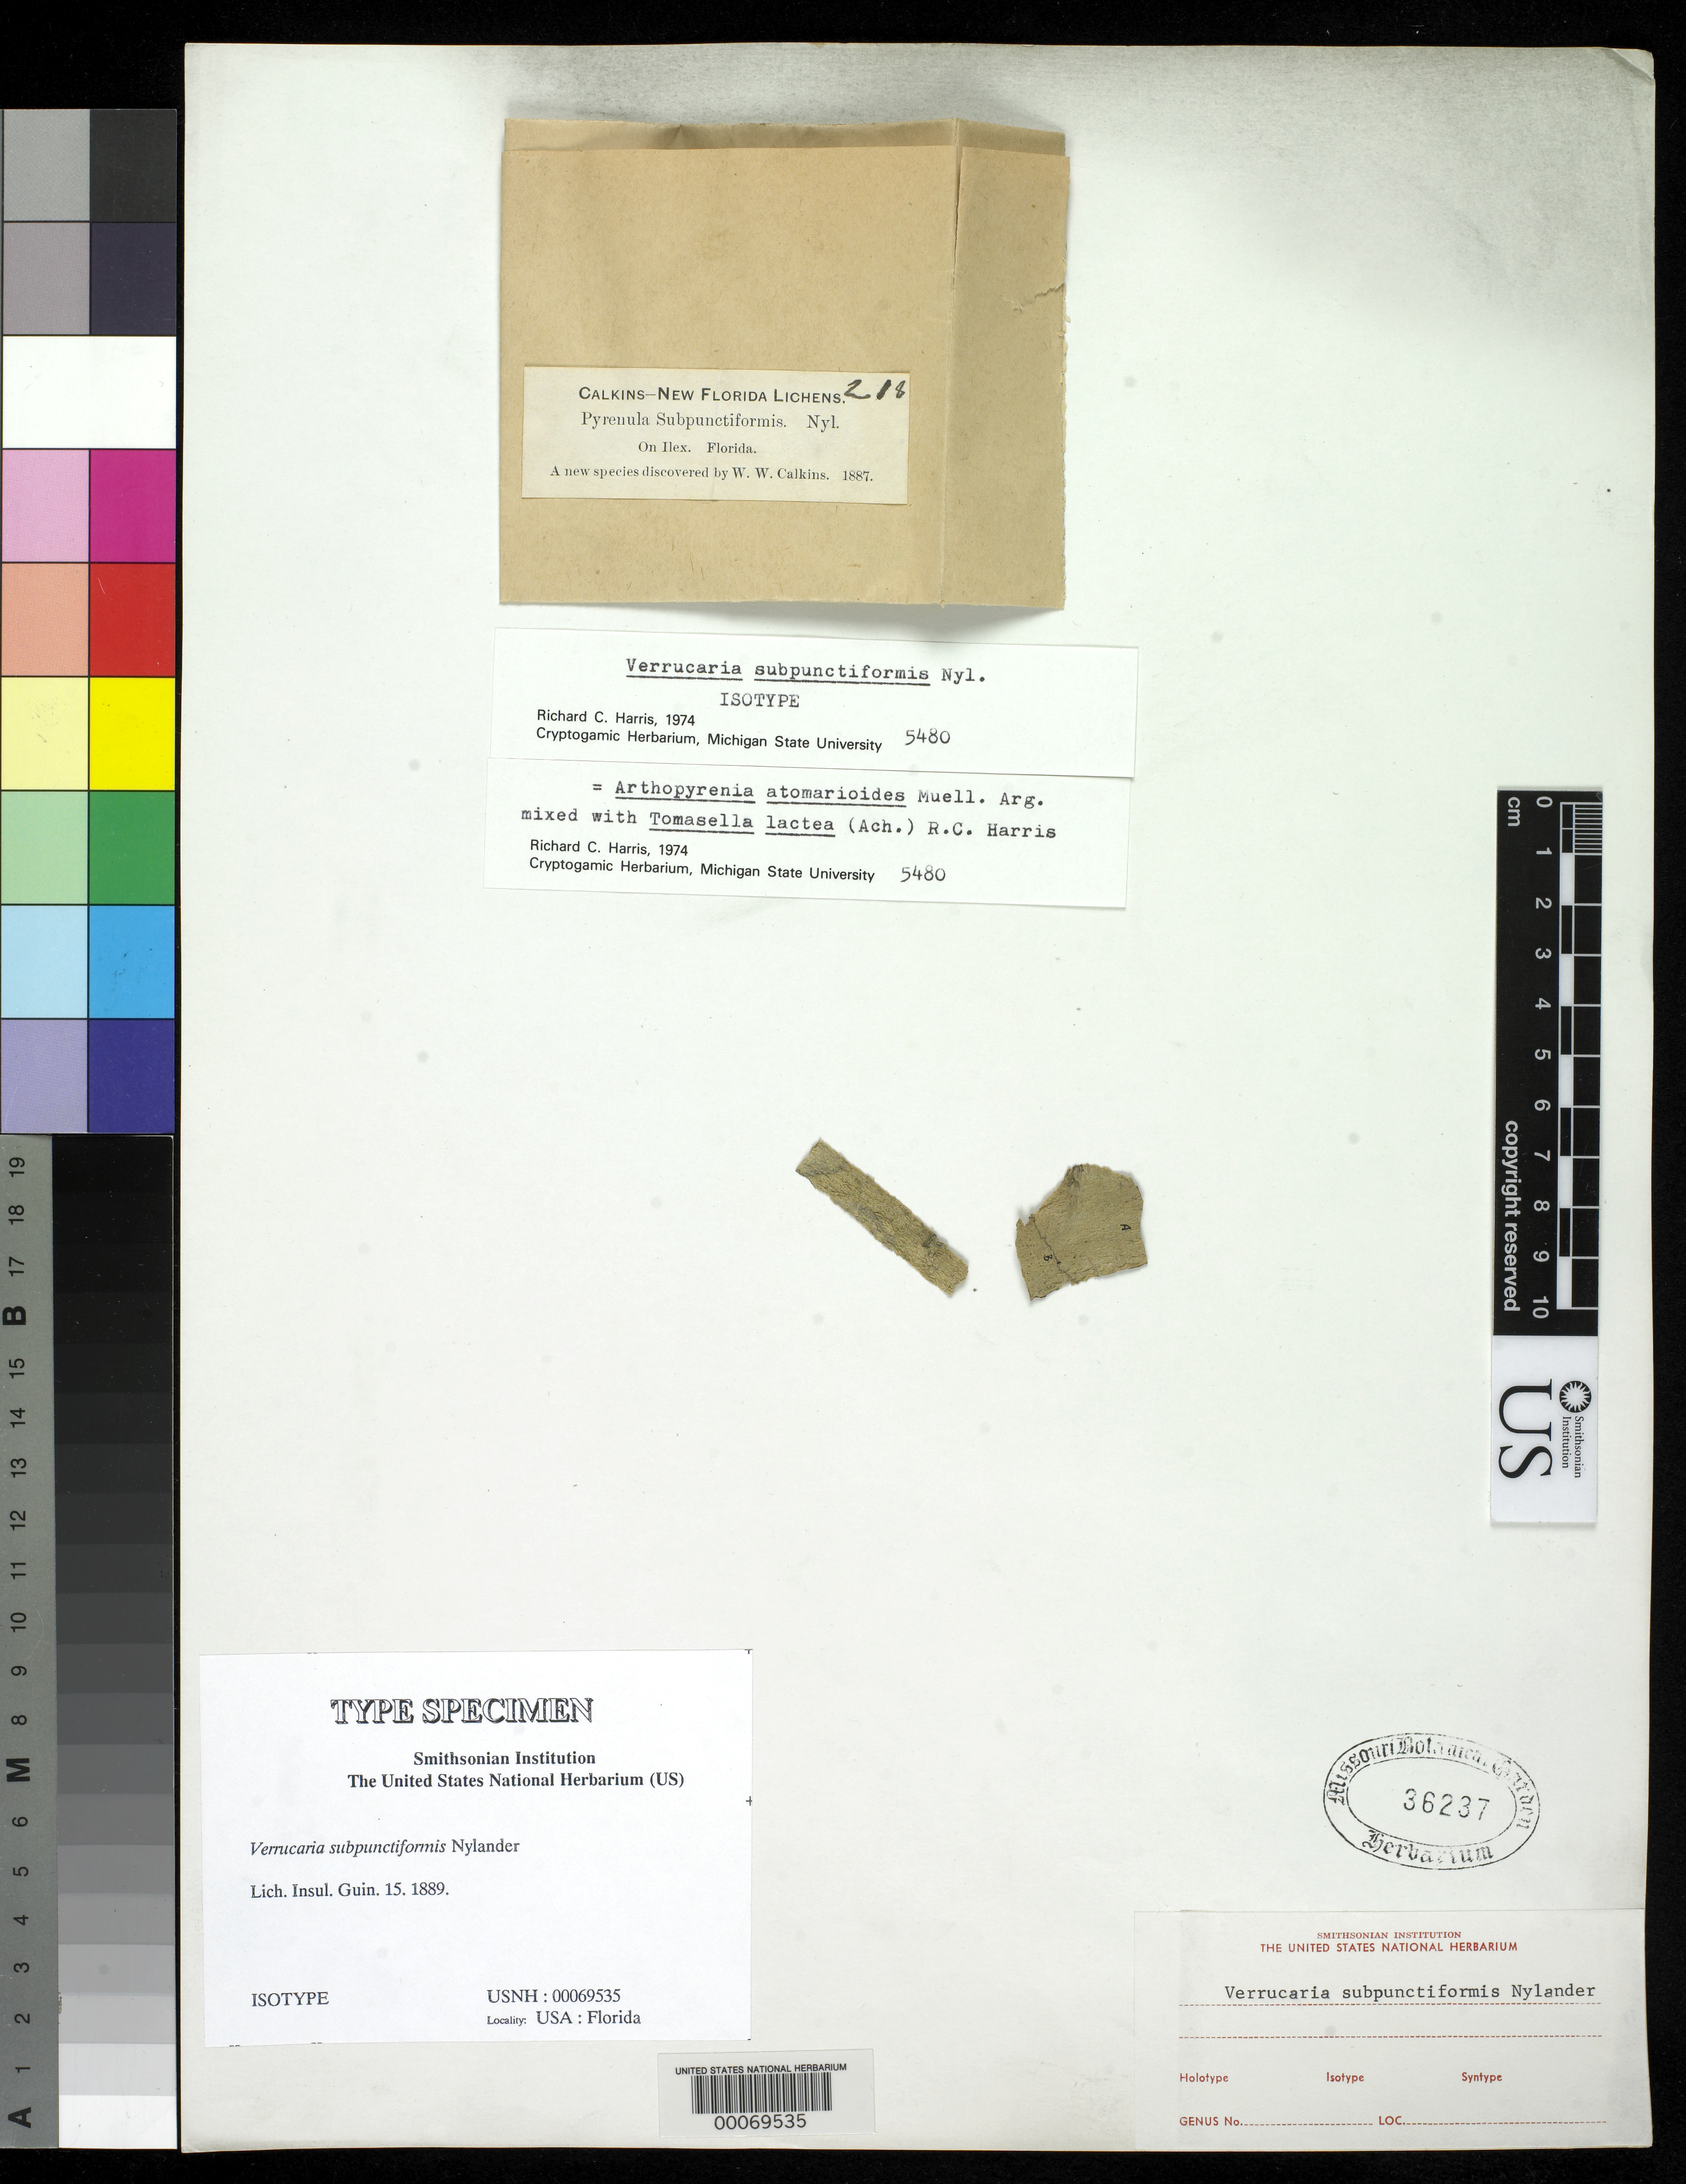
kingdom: Fungi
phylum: Ascomycota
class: Eurotiomycetes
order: Verrucariales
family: Verrucariaceae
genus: Verrucaria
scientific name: Verrucaria subpunctiformis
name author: Nyl.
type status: Possible Type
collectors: W. Calkins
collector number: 218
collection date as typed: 1887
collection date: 1887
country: United States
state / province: Florida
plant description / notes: Annotated as "isotype" by R.C. Harris (1974) but protologue cites collection by Eckfeldt